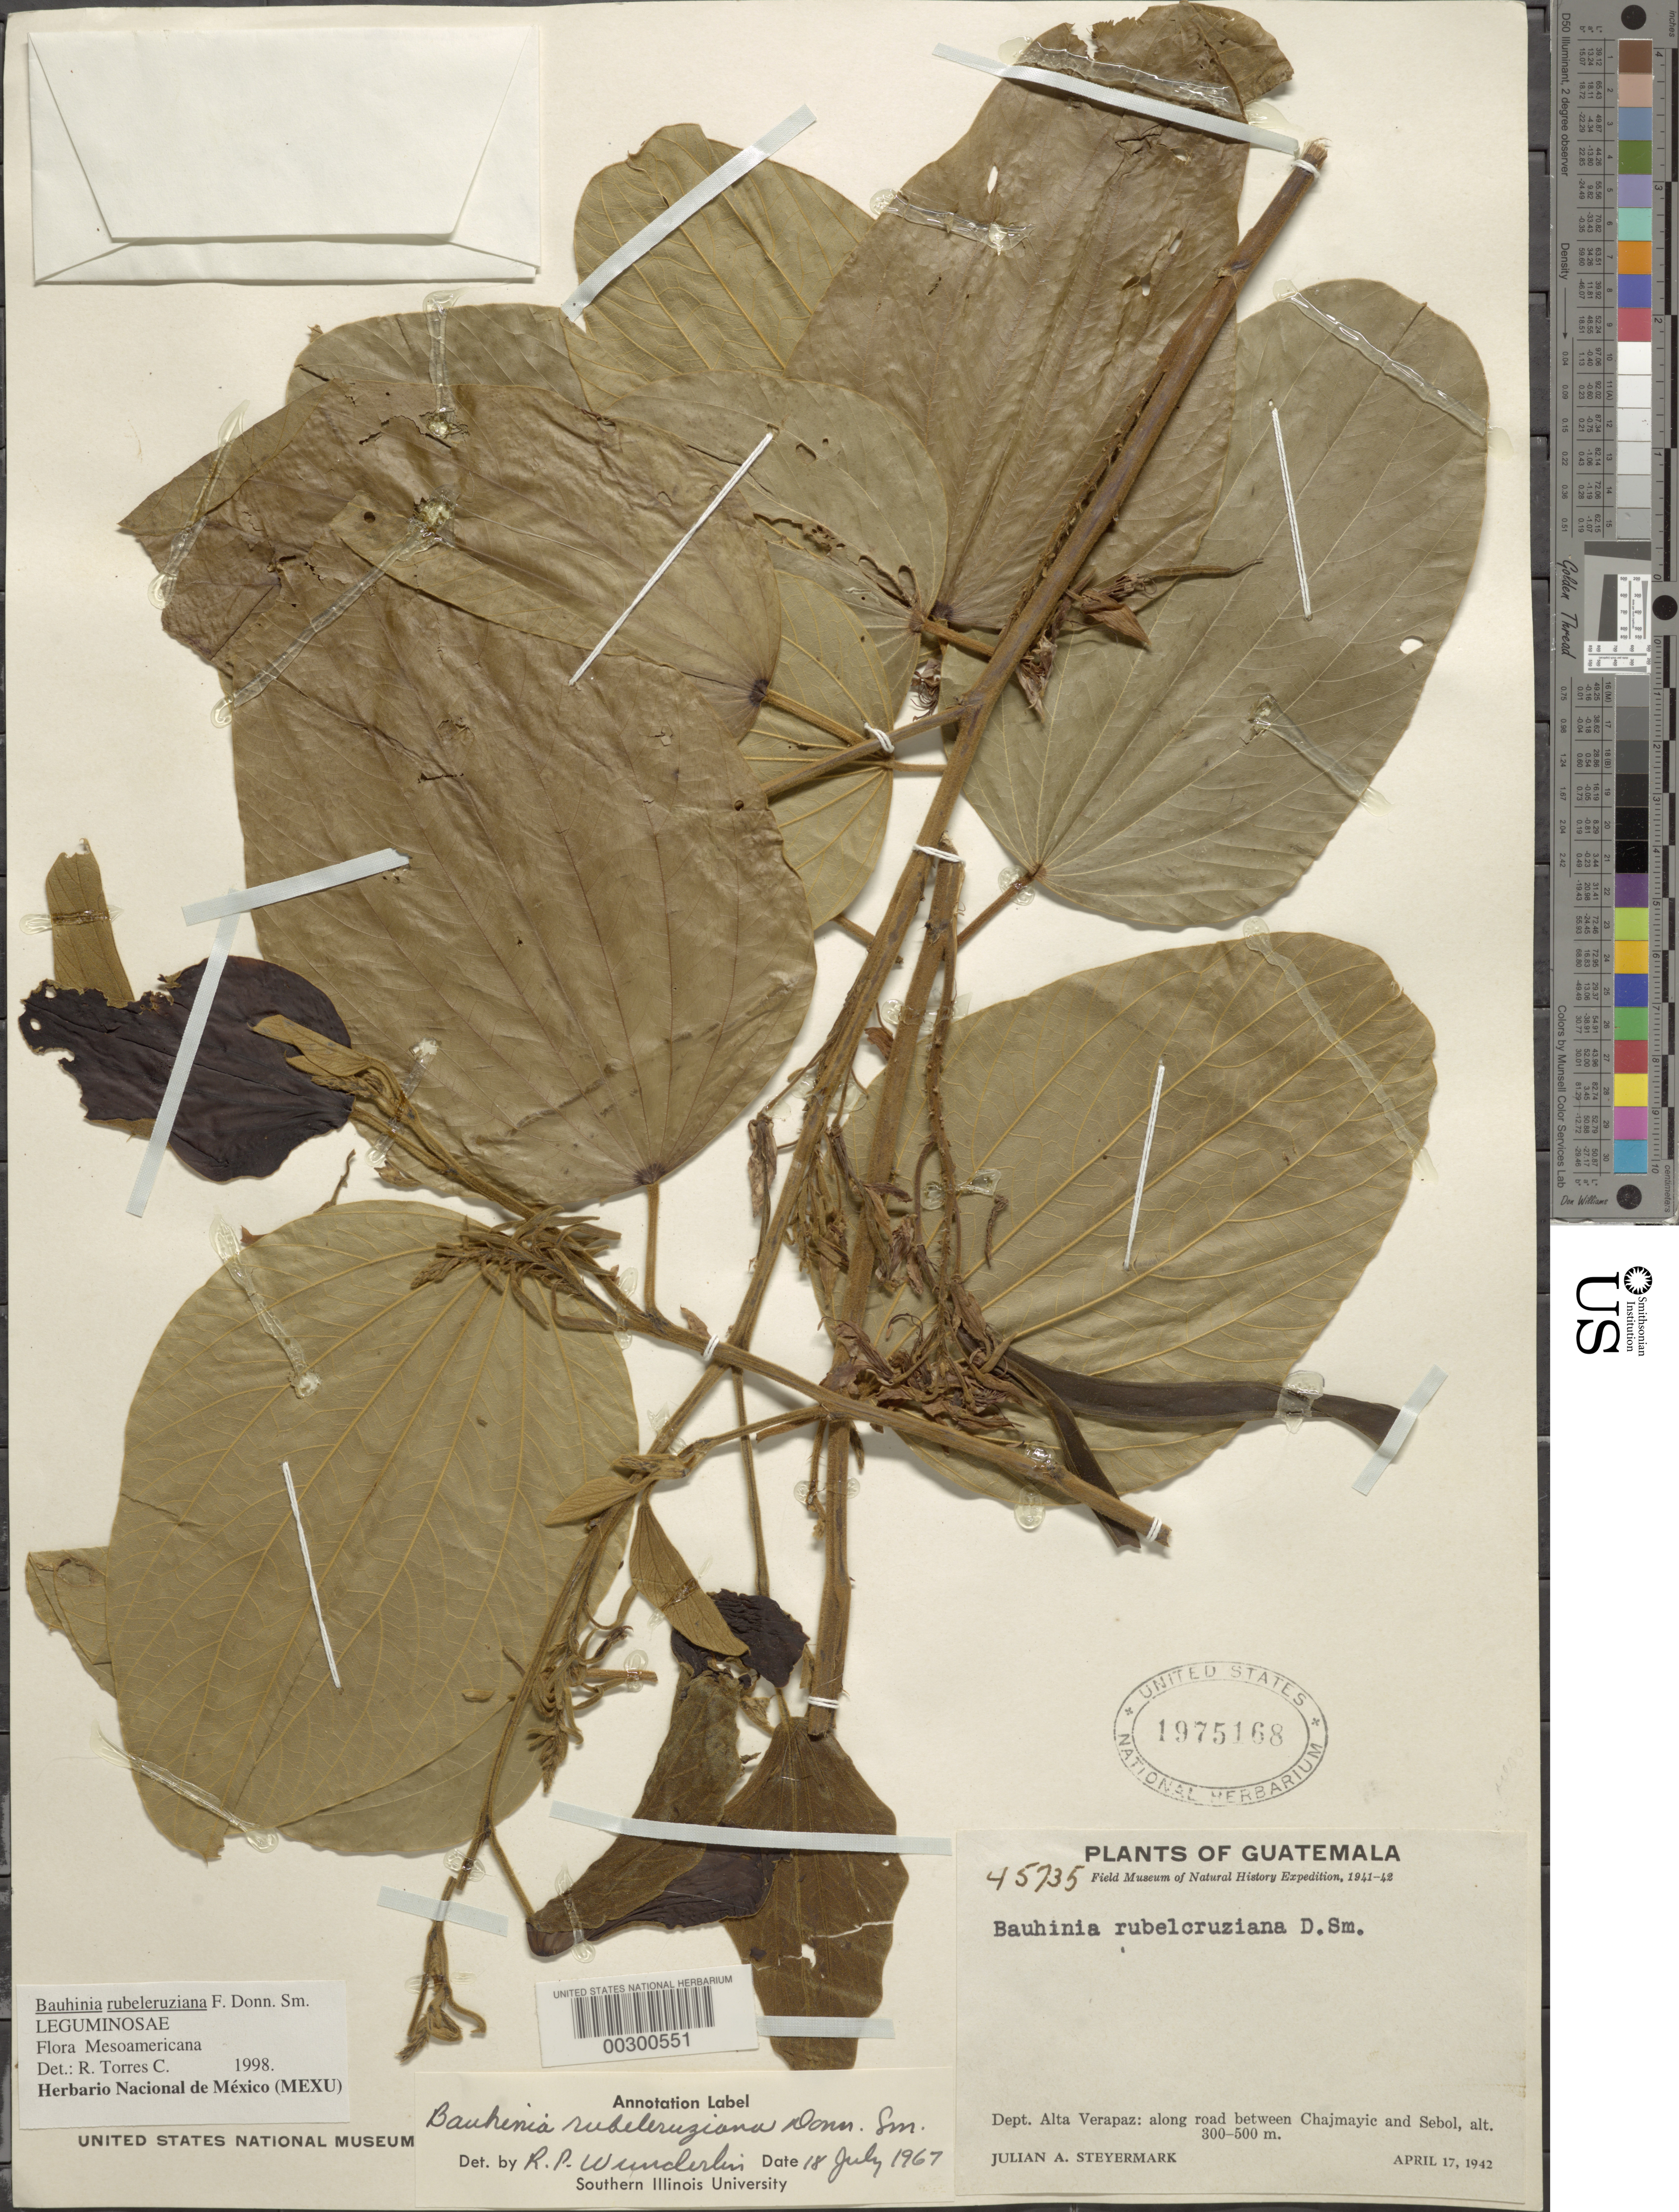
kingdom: Plantae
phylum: Tracheophyta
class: Magnoliopsida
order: Fabales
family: Fabaceae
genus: Bauhinia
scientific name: Bauhinia rubeleruziana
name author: Donn. Sm.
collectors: J. Steyermark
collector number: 45735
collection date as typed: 17 Apr 1942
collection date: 1942-04-17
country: Guatemala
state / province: Alta Verapaz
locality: Along road between Chajayic and Sebol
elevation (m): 300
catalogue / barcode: US 1975168